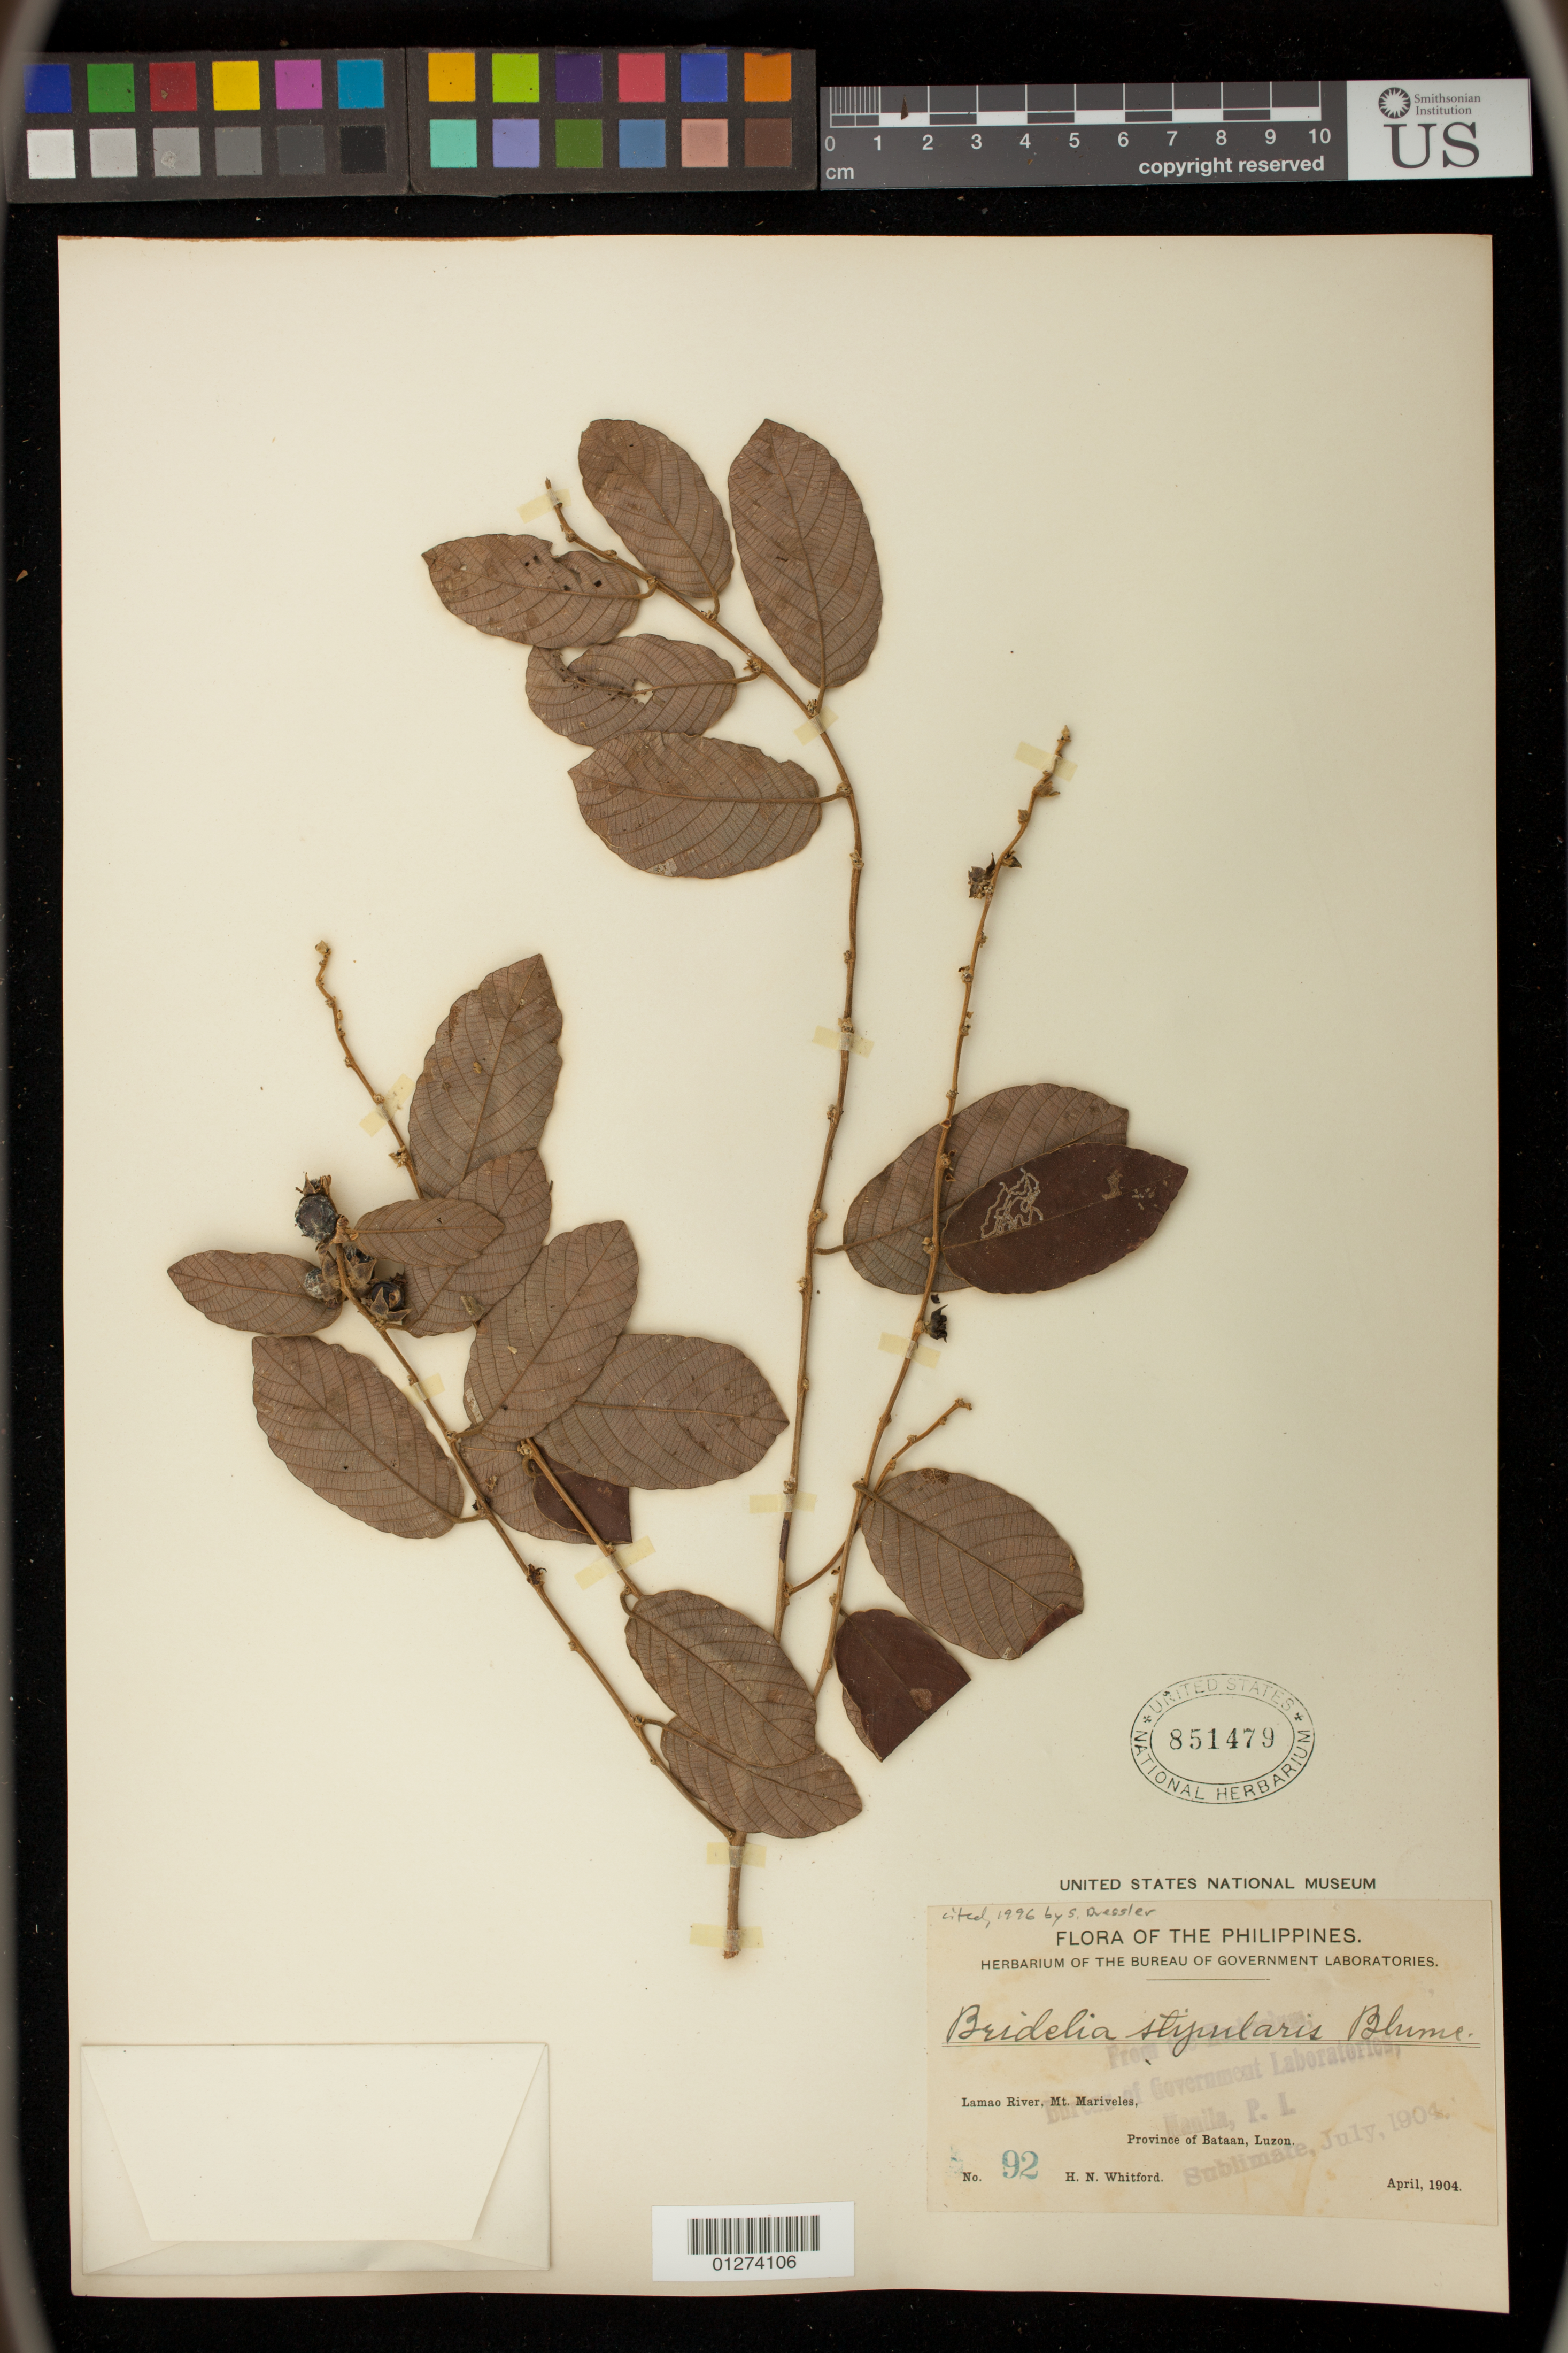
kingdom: Plantae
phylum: Tracheophyta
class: Magnoliopsida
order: Malpighiales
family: Phyllanthaceae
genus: Bridelia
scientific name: Bridelia stipularis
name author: (L.) Blume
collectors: H. N. Whitford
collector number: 92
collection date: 1904-04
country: Philippines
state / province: Central Luzon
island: Luzon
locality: Lamao River, Mt. Mariveles, Province of Bataan, Luzon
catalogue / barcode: US 851479